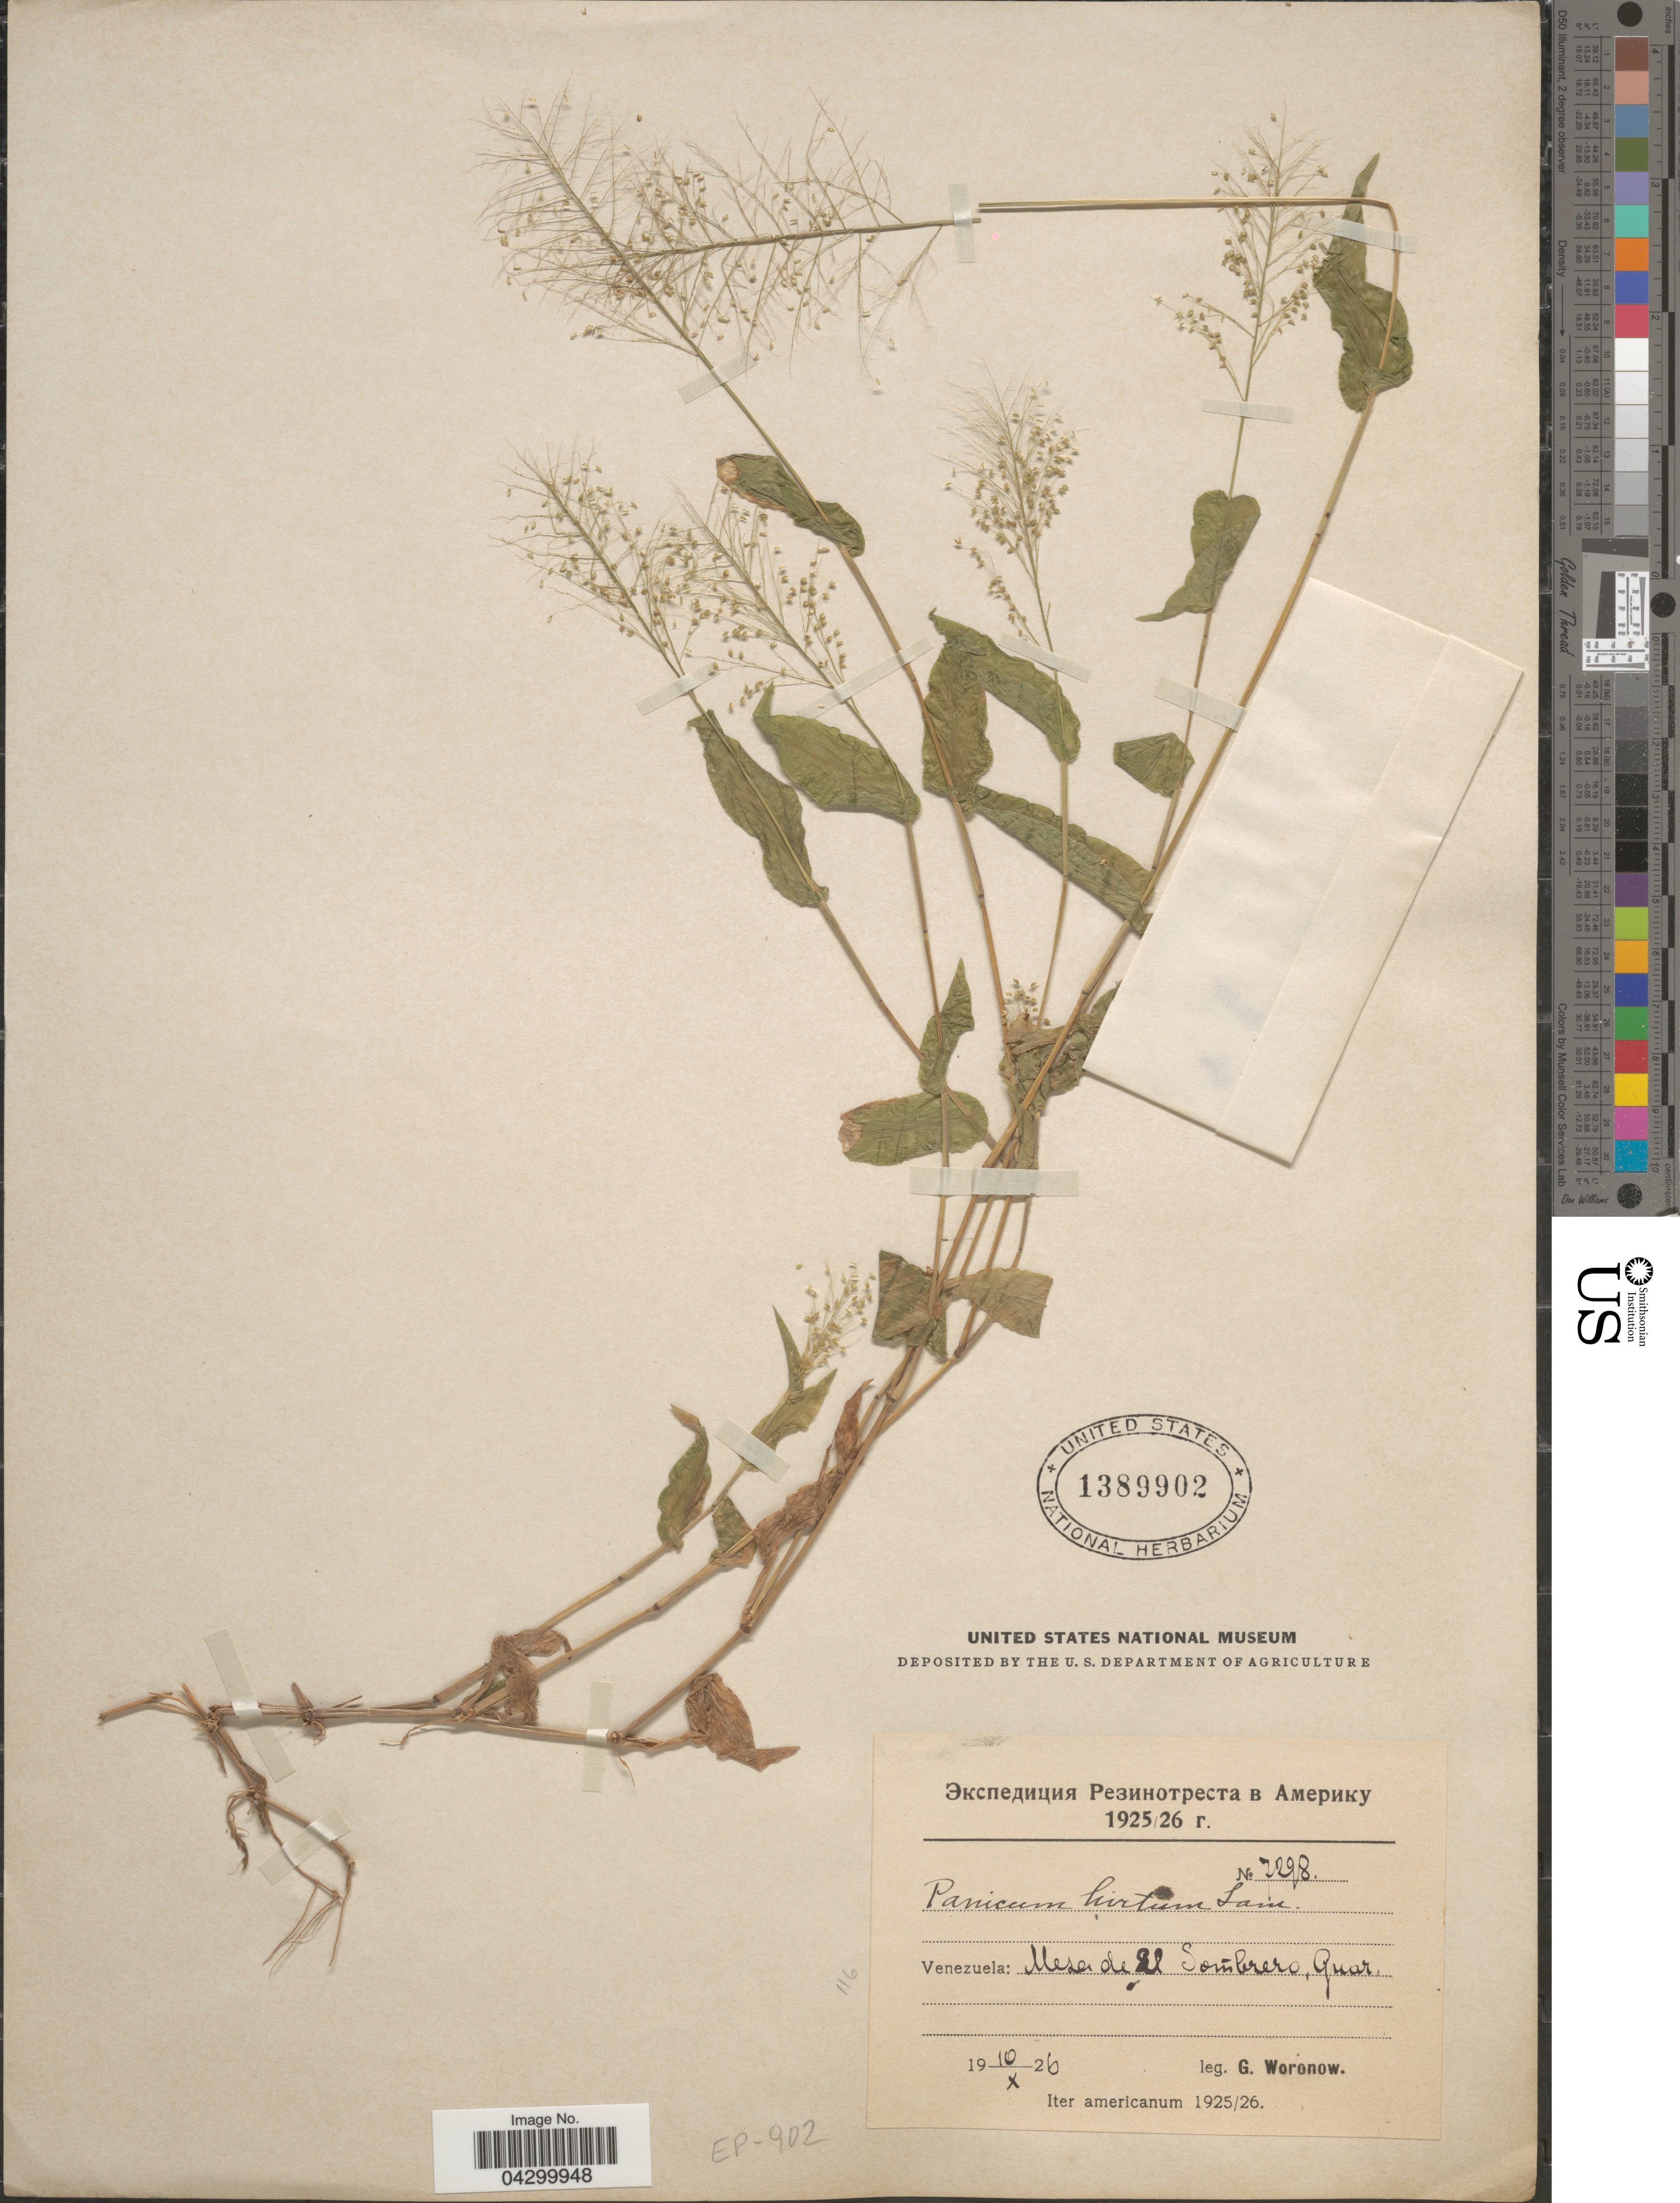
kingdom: Plantae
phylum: Tracheophyta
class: Liliopsida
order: Poales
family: Poaceae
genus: Panicum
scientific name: Panicum hirtum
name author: Lam.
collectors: G. Woronow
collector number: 7298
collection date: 1926-10-10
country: Venezuela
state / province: Guarico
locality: Mesa de El Sombrero, Guar. Iter americanum 1925/26.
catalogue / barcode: US 1389902